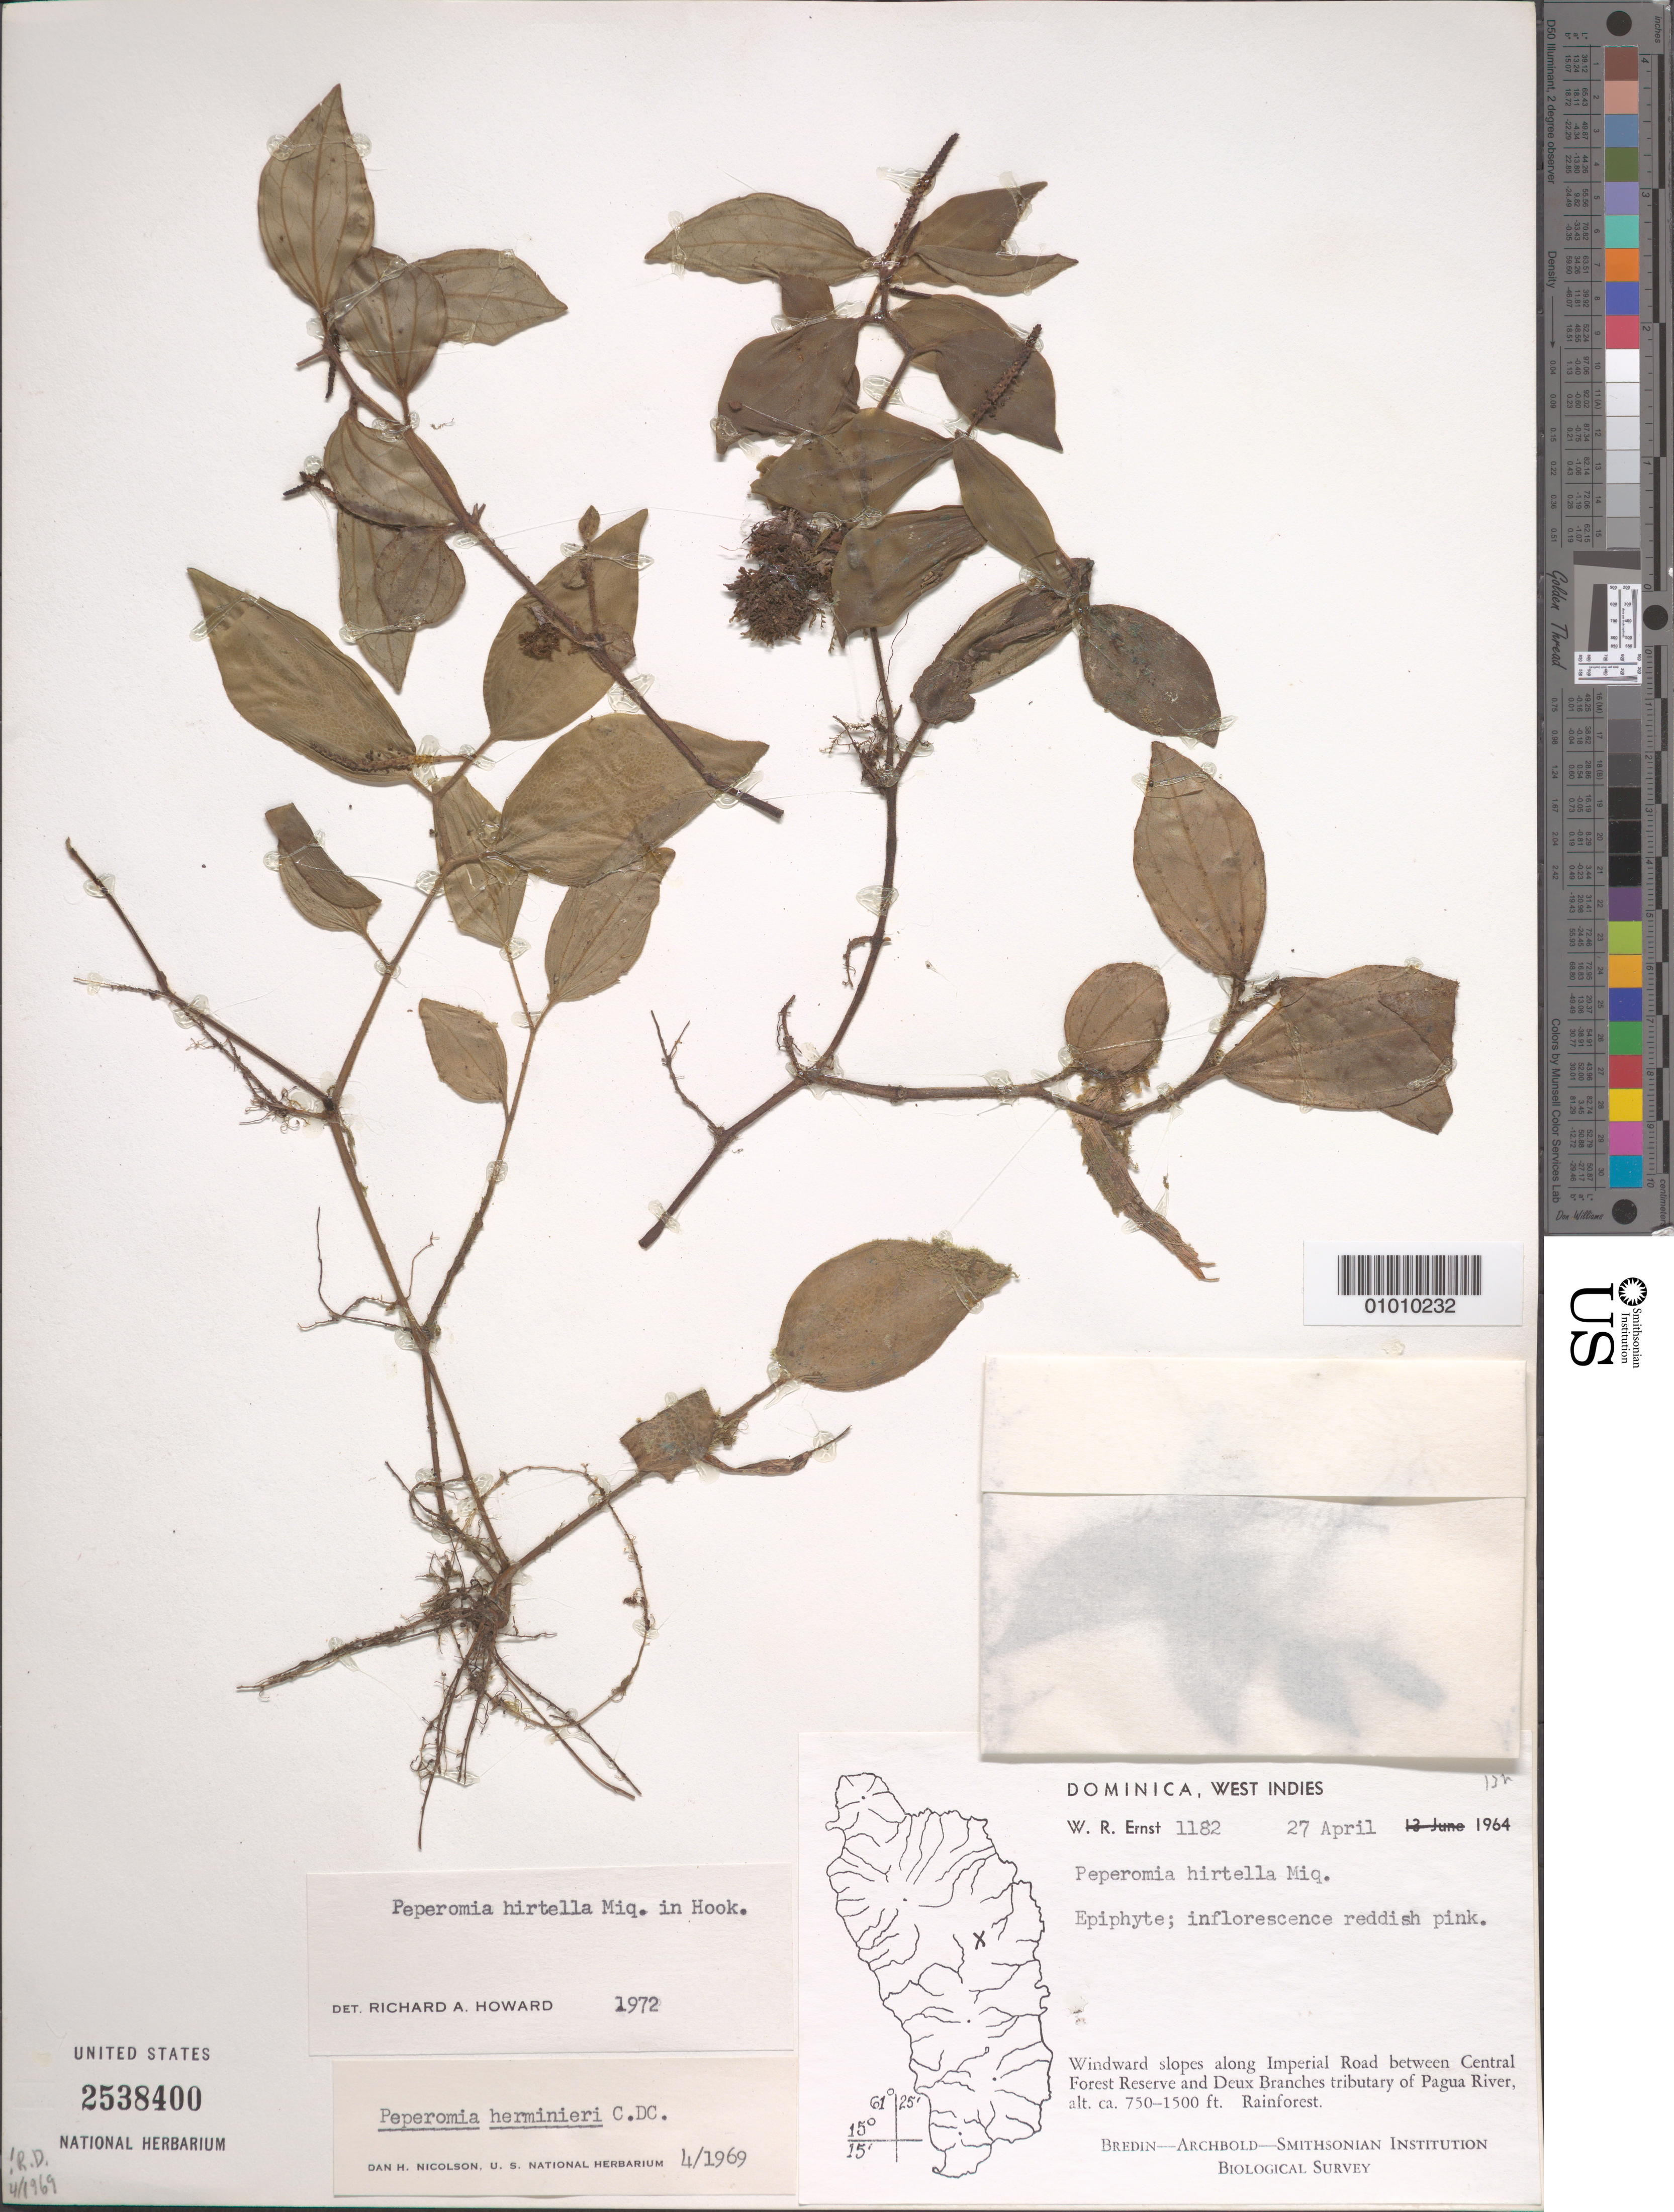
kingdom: Plantae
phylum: Tracheophyta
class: Magnoliopsida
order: Piperales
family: Piperaceae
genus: Peperomia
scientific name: Peperomia hirtella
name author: Miq.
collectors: W. R. Ernst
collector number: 1182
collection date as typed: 27 Apr 1946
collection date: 1946-04-27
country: Dominica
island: Dominica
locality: Windward slopes along Imperial Road between Central Forest Reserve and Deux Branches tributary of Pagua River. Rainforest.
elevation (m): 229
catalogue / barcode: US 2538400